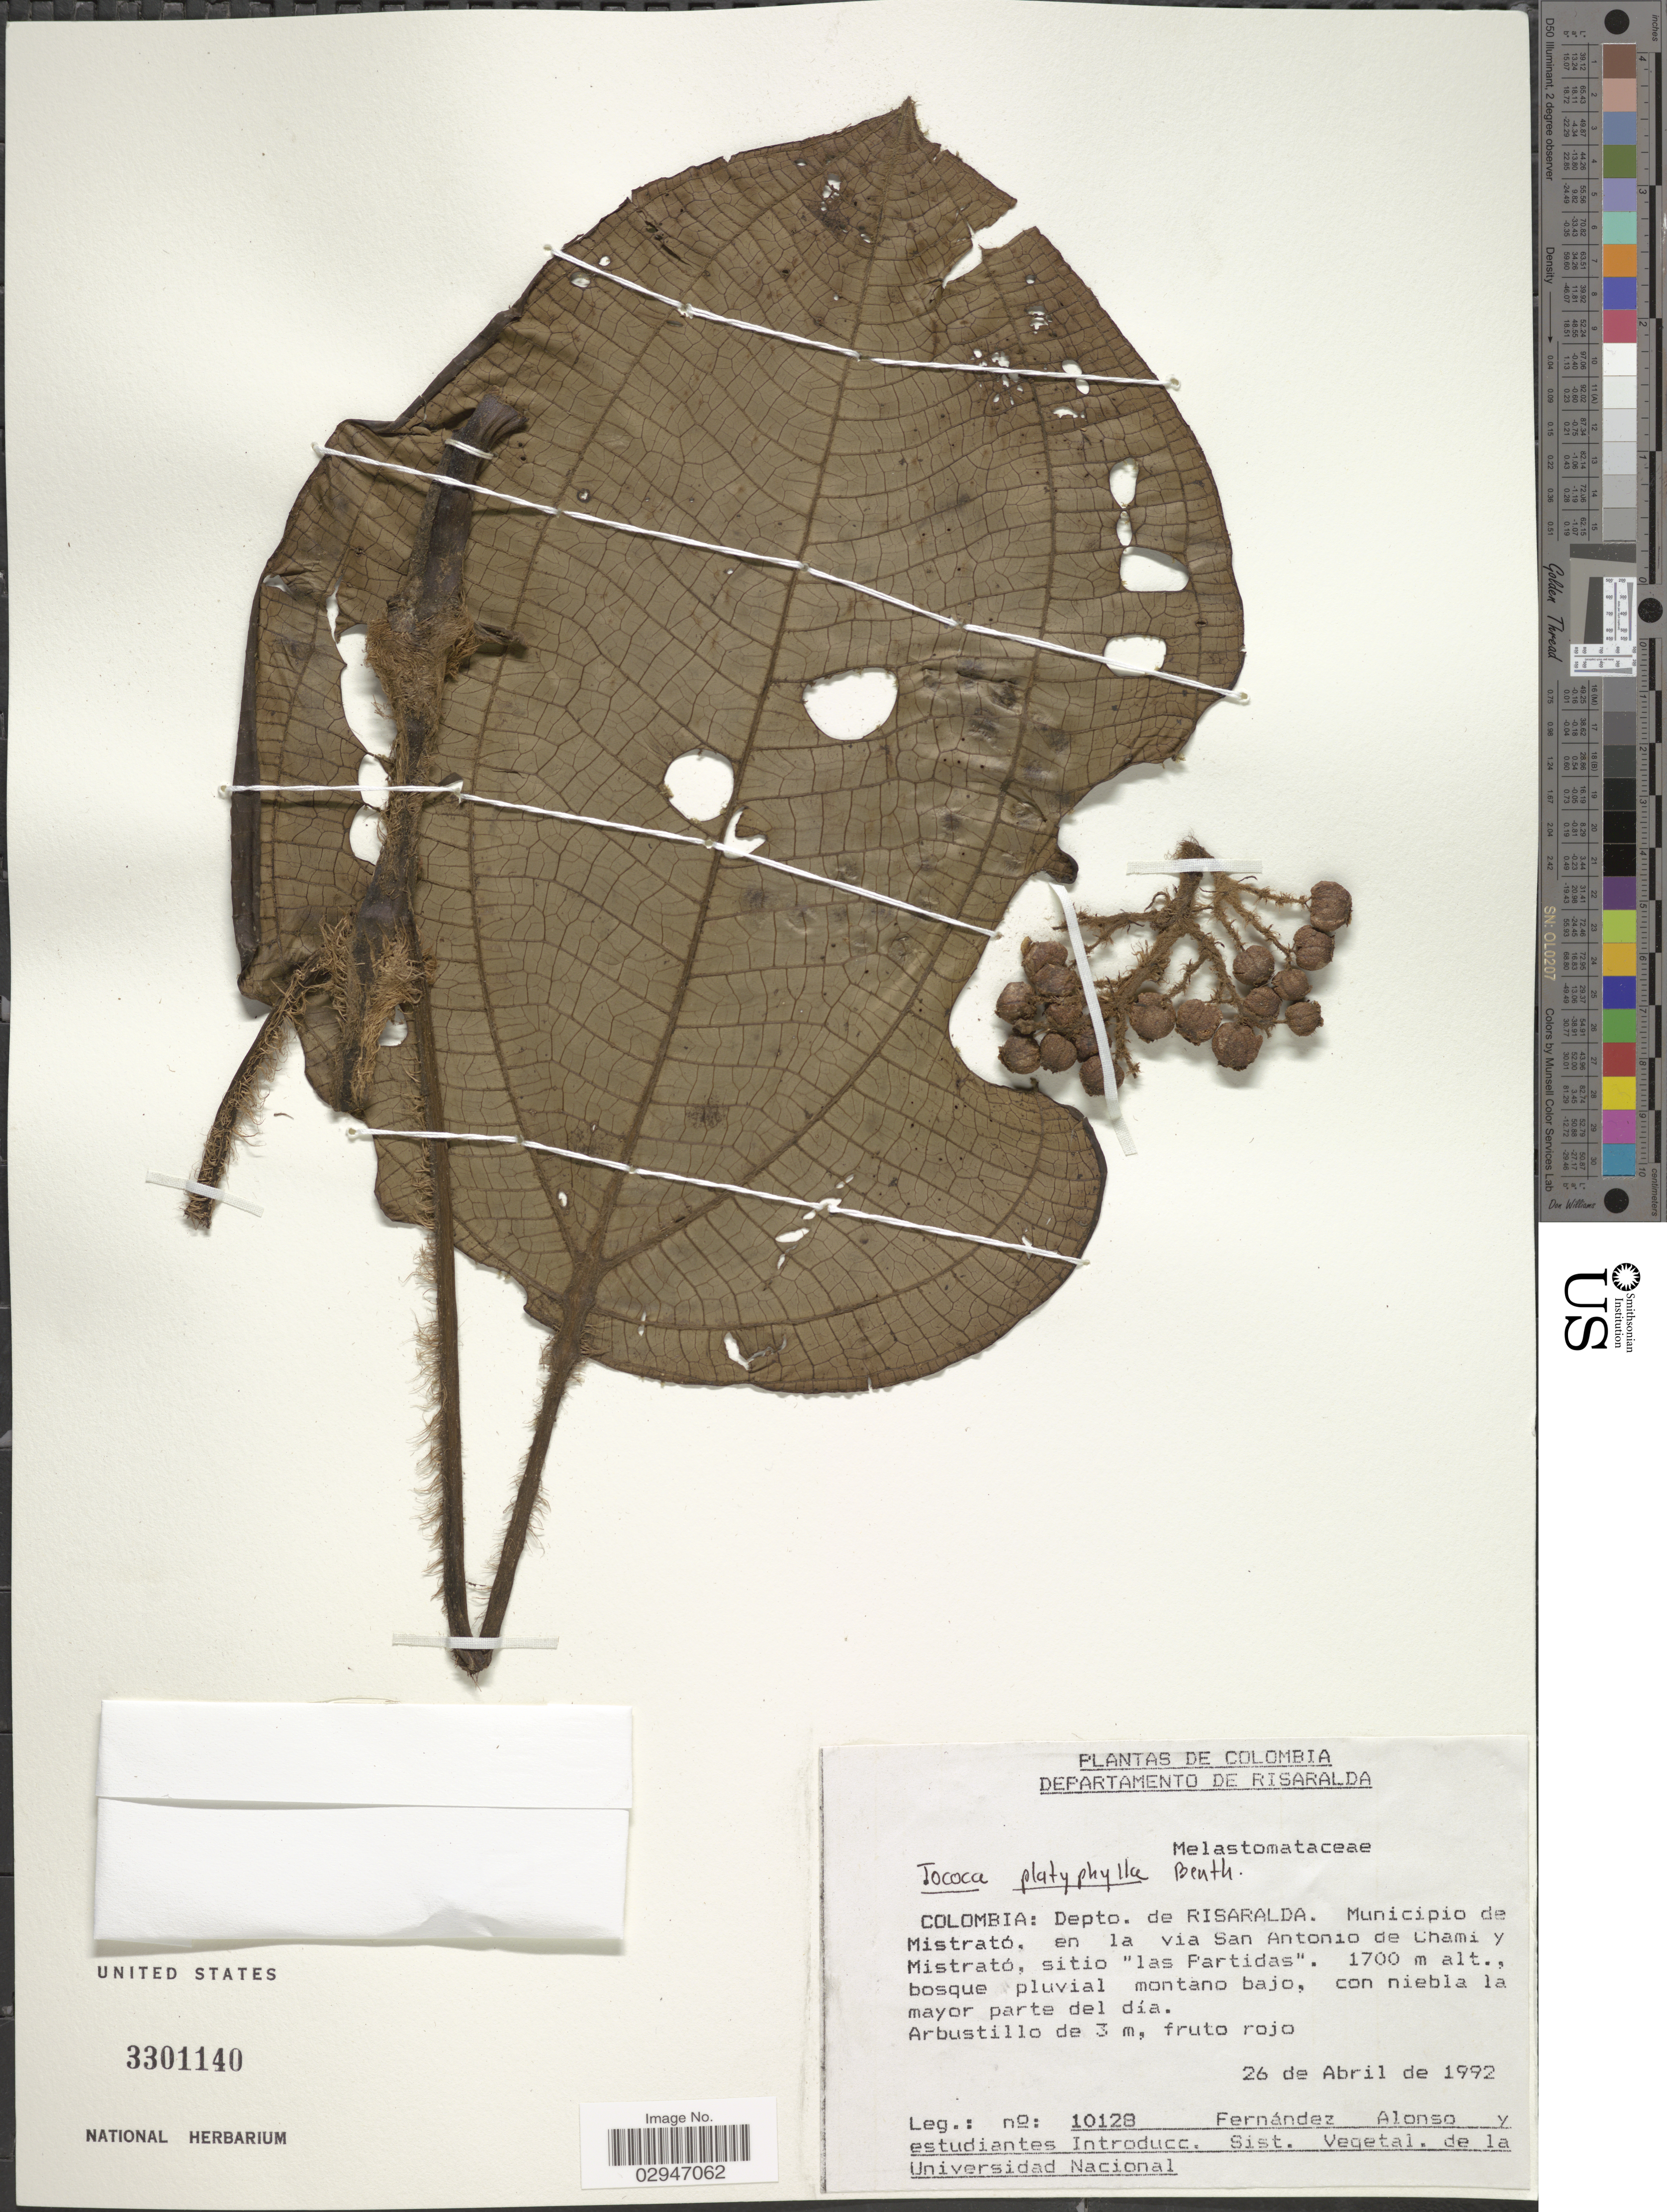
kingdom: Plantae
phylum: Tracheophyta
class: Magnoliopsida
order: Myrtales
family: Melastomataceae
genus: Tococa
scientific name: Tococa platyphylla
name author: Benth.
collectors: F. Alonso & Estudiantes Introducc. Sist. Vegetal. de la Universidad Nacional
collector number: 10128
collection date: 1992-04-26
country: Colombia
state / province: Risaralda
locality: Depto. de Risaralda. Municipio de Mistrató, en la via San Antonio de Chami y Mistrató, sitio "las Partidas".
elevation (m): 1700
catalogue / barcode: US 3301140